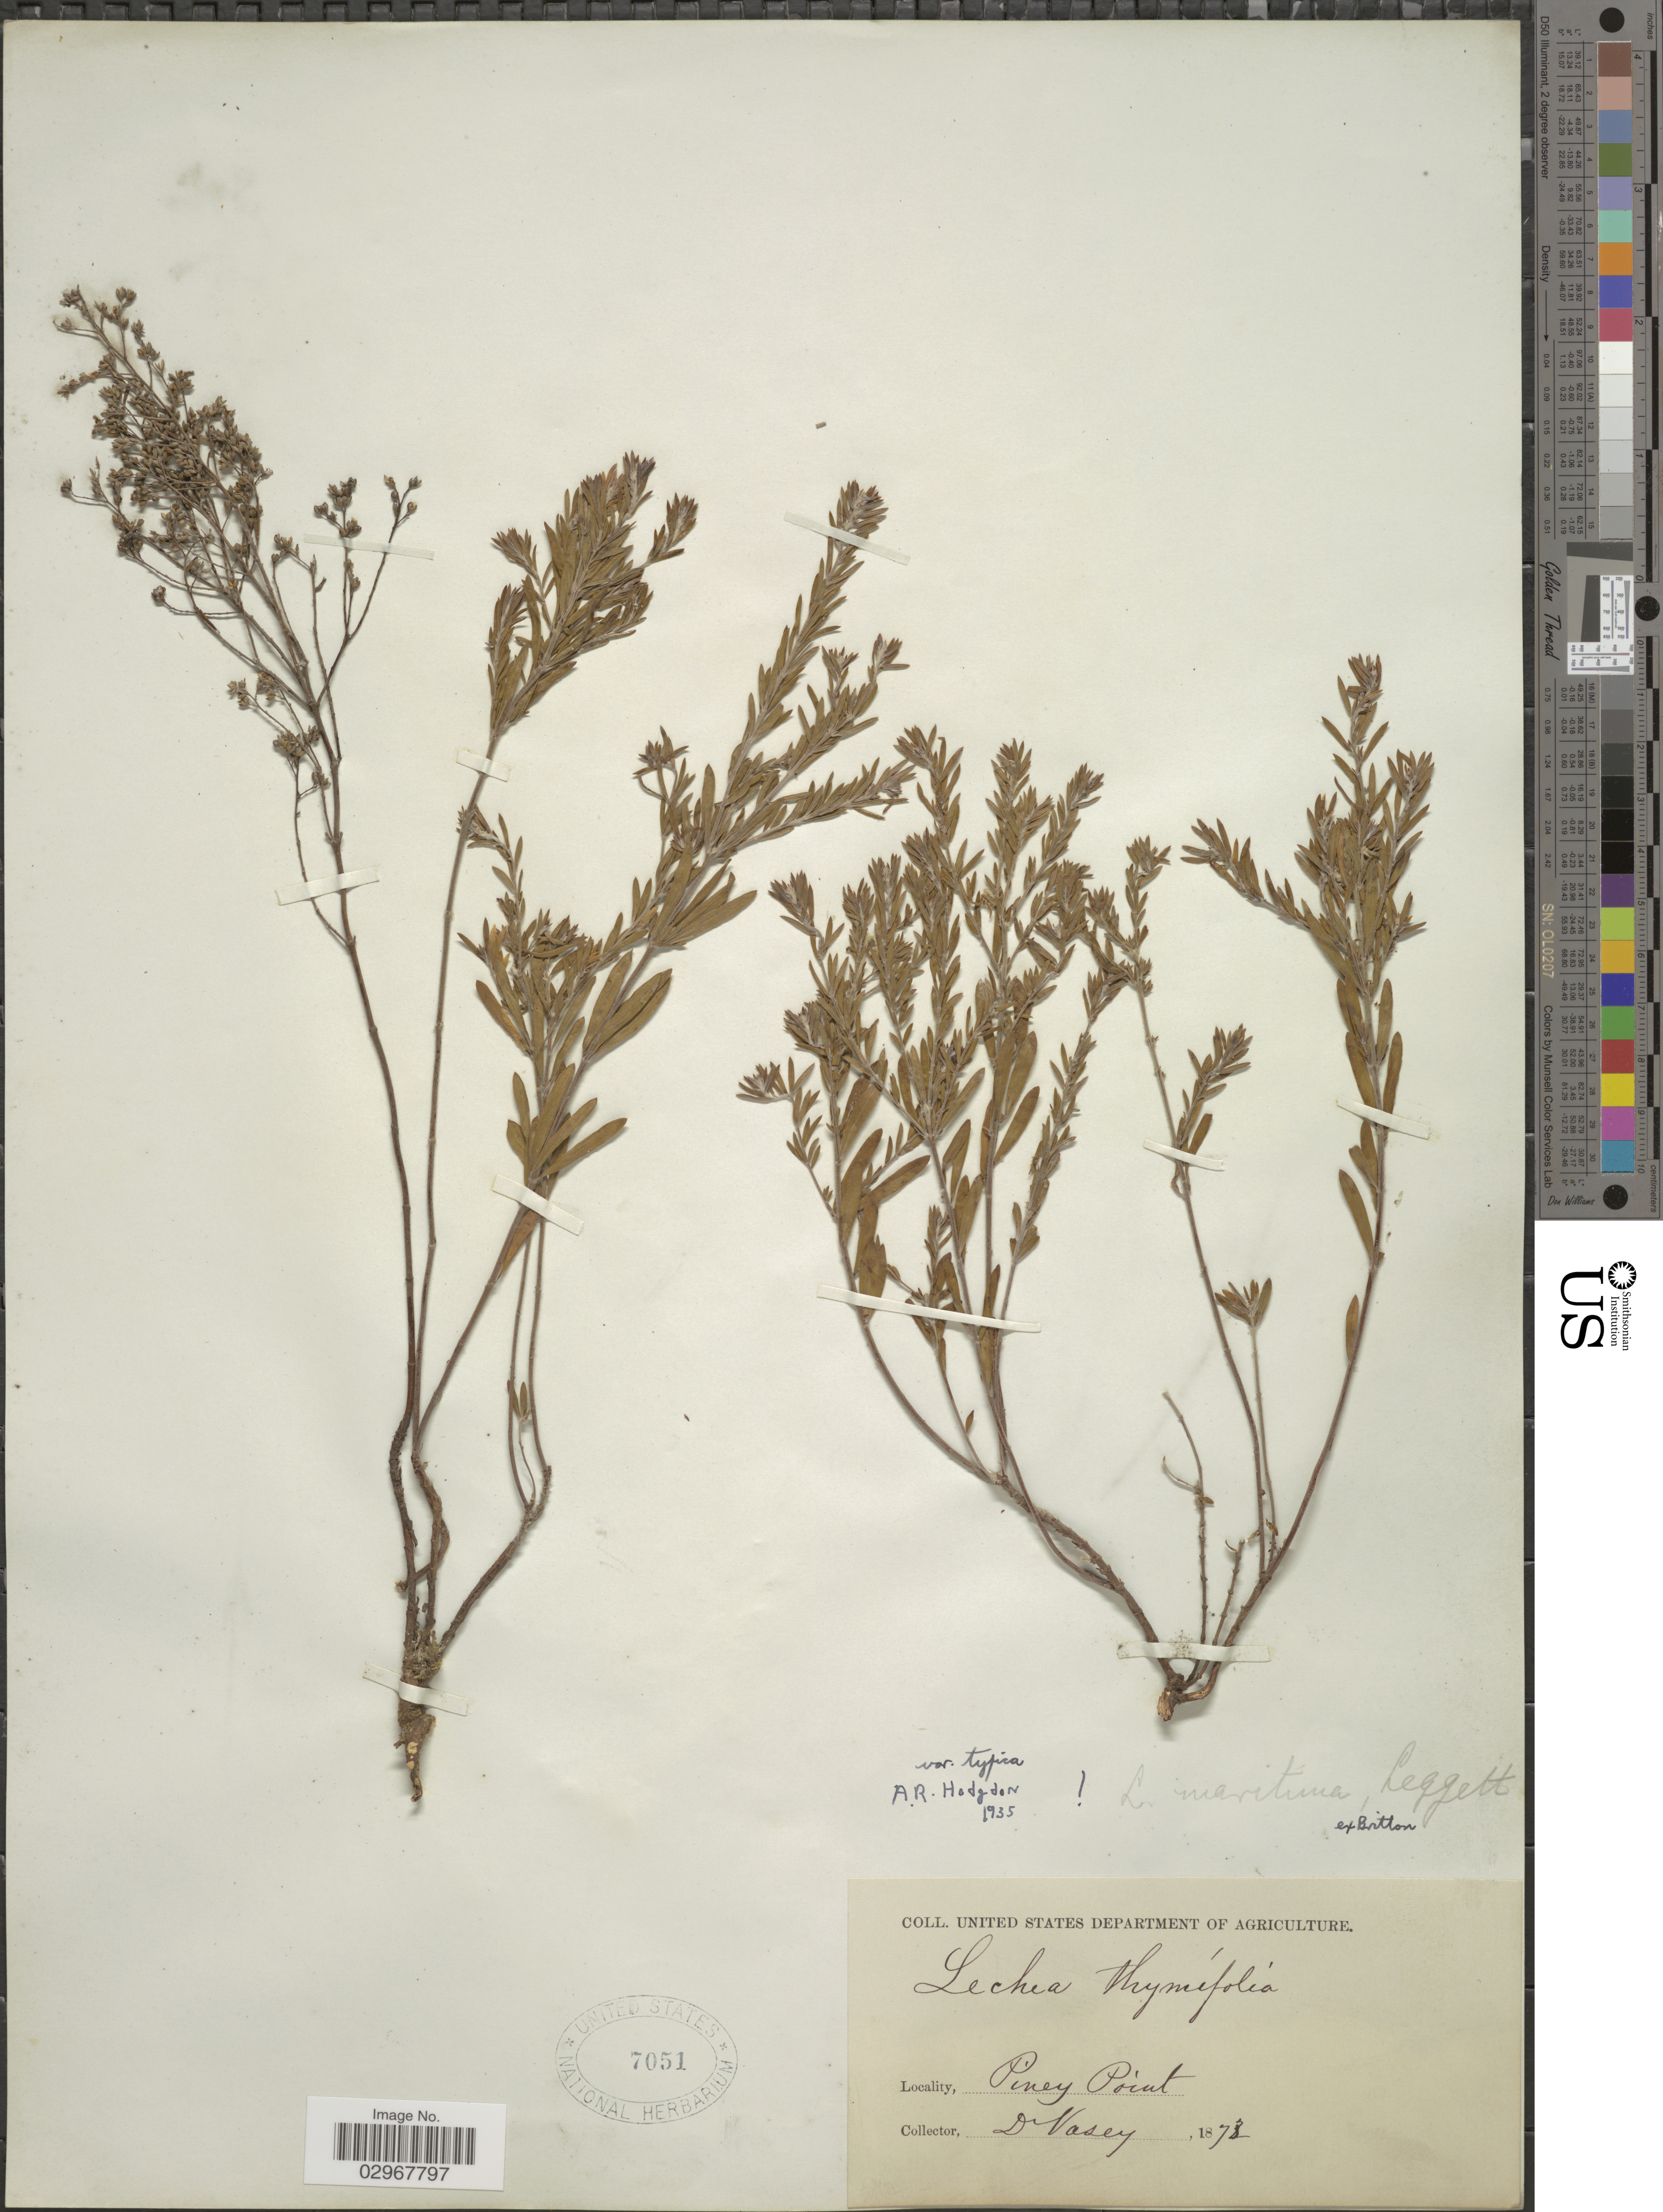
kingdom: Plantae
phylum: Tracheophyta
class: Magnoliopsida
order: Malvales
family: Cistaceae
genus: Lechea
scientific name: Lechea maritima var. typica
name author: Hodgdon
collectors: D. Vasey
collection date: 1878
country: United States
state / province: Maryland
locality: Piney Point.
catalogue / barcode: US 7051